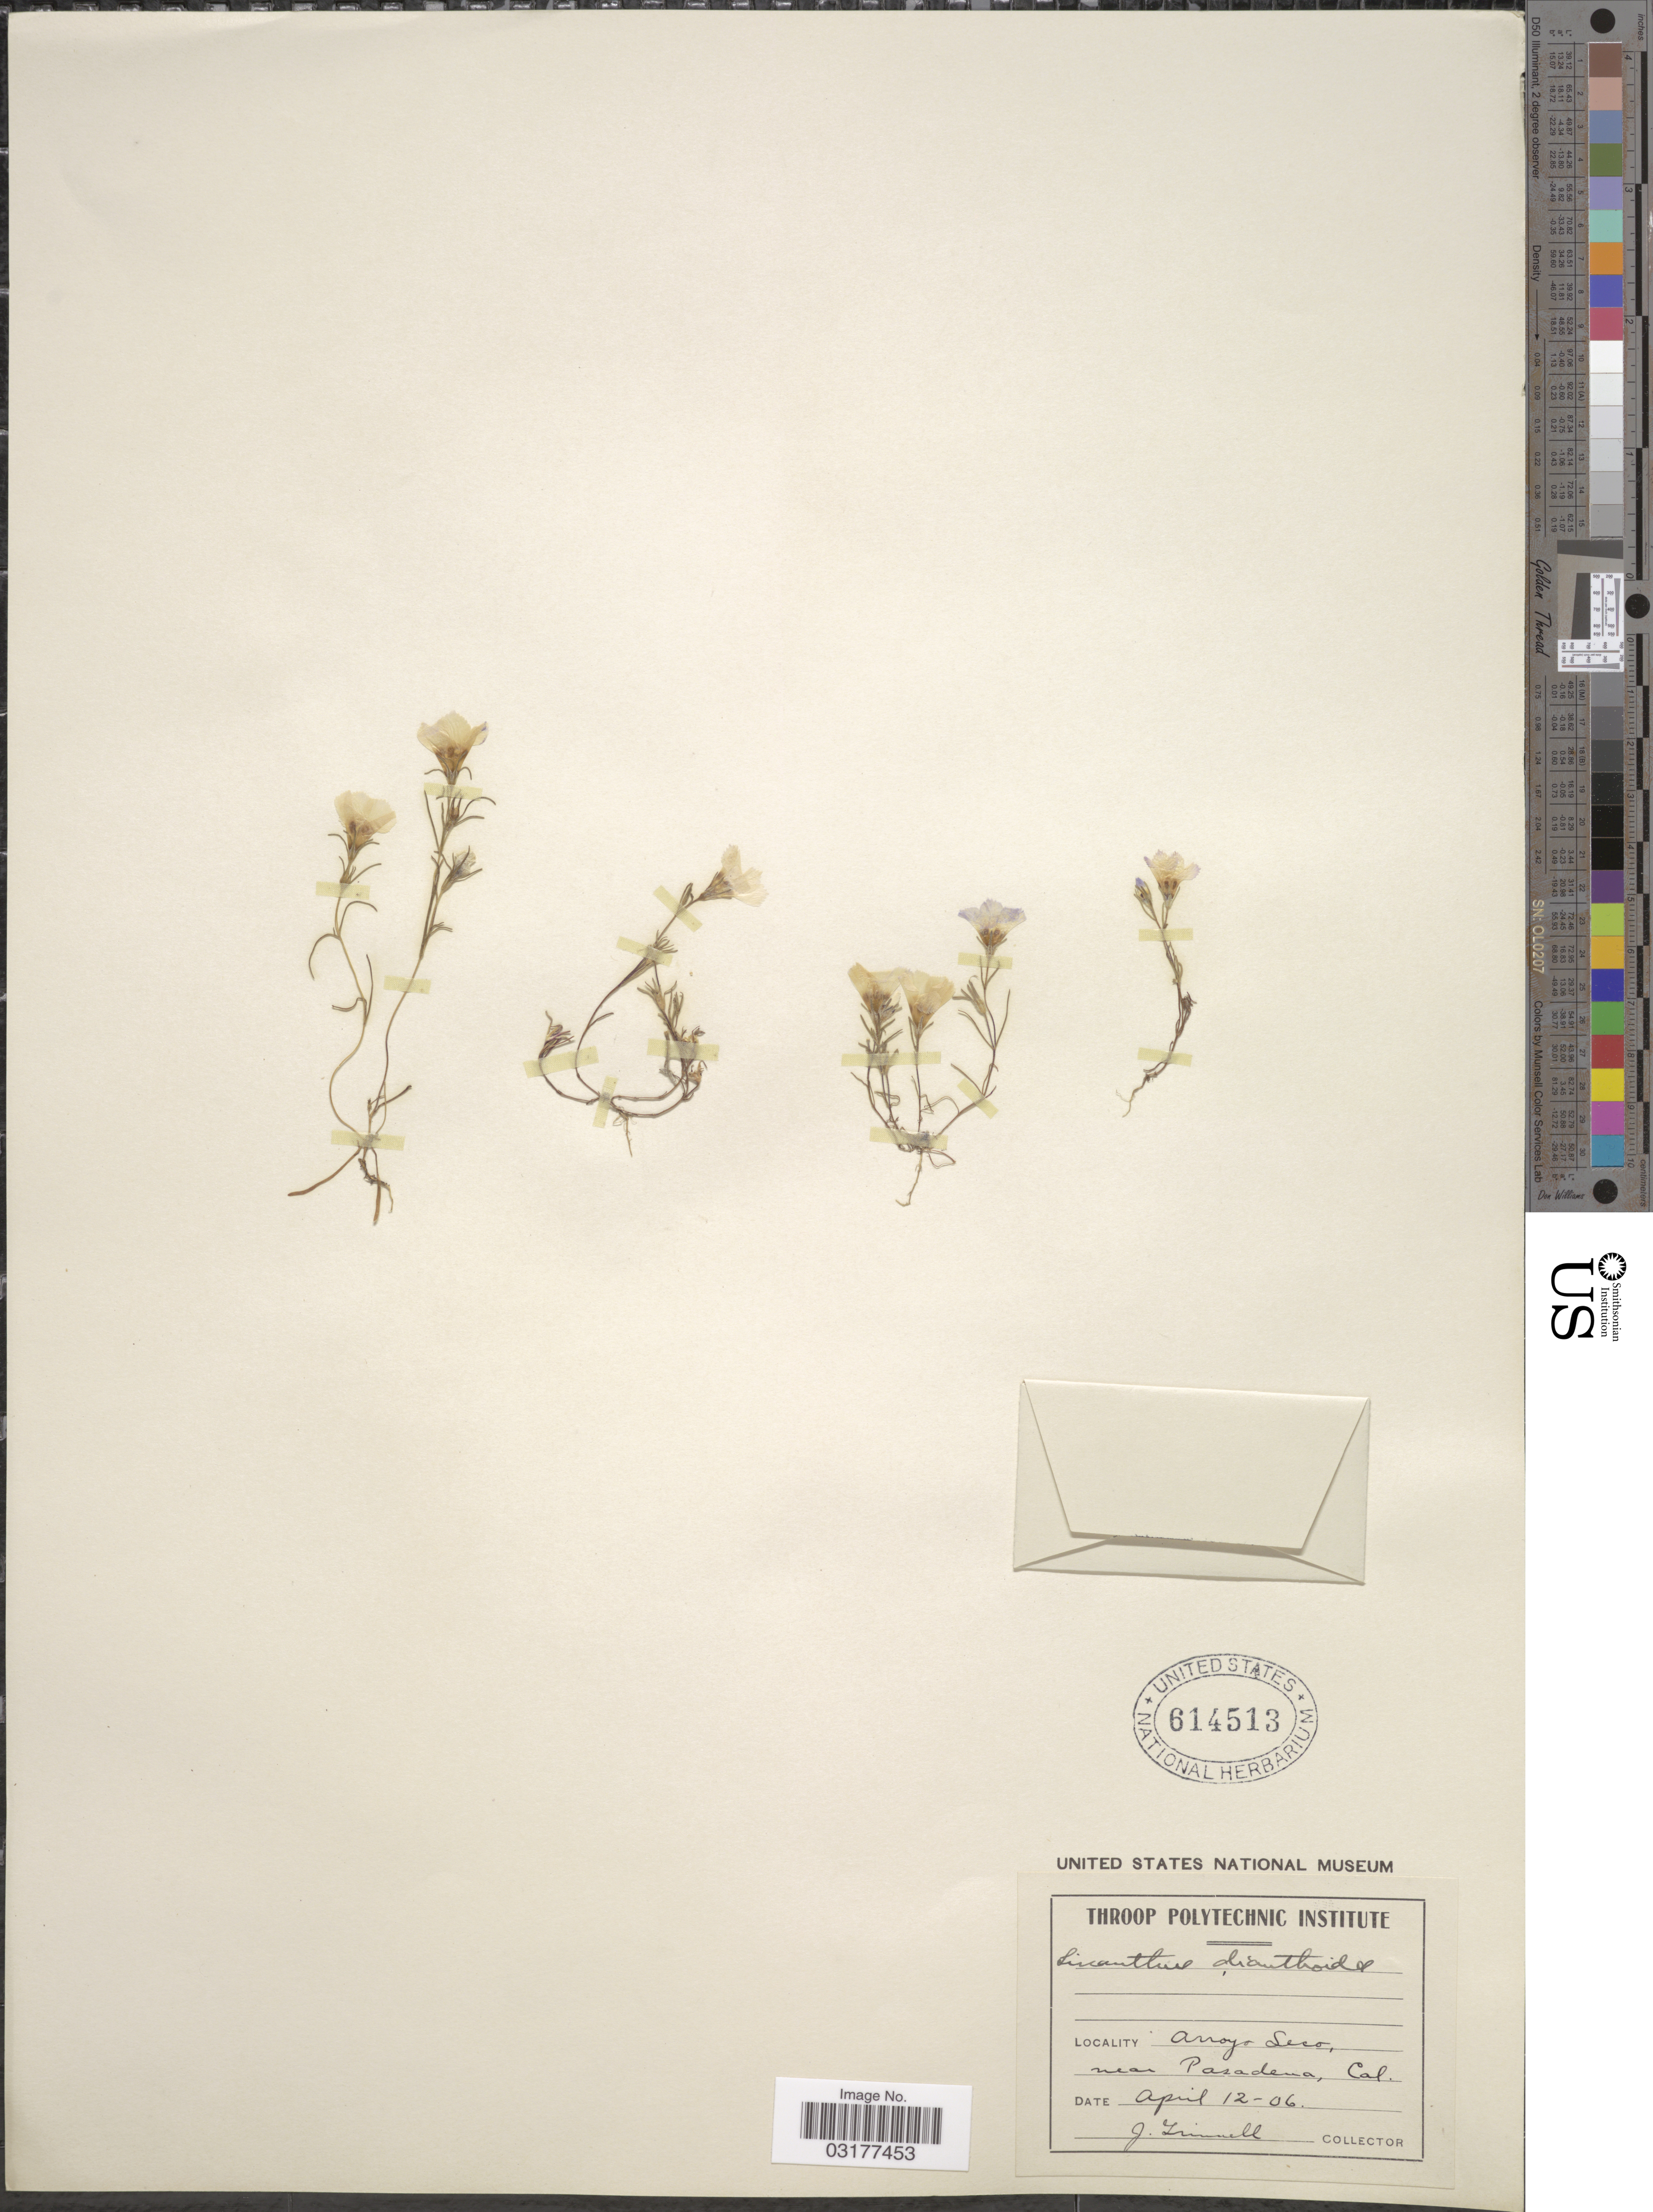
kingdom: Plantae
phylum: Tracheophyta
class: Magnoliopsida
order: Ericales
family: Polemoniaceae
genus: Linanthus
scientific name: Linanthus dianthiflorus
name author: (Benth.) Greene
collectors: J. Grinnell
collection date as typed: Transcribed d/m/y: 12/4/6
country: United States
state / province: California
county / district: Los Angeles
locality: Arroyo Seco, near Pasadena.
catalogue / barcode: US 614513